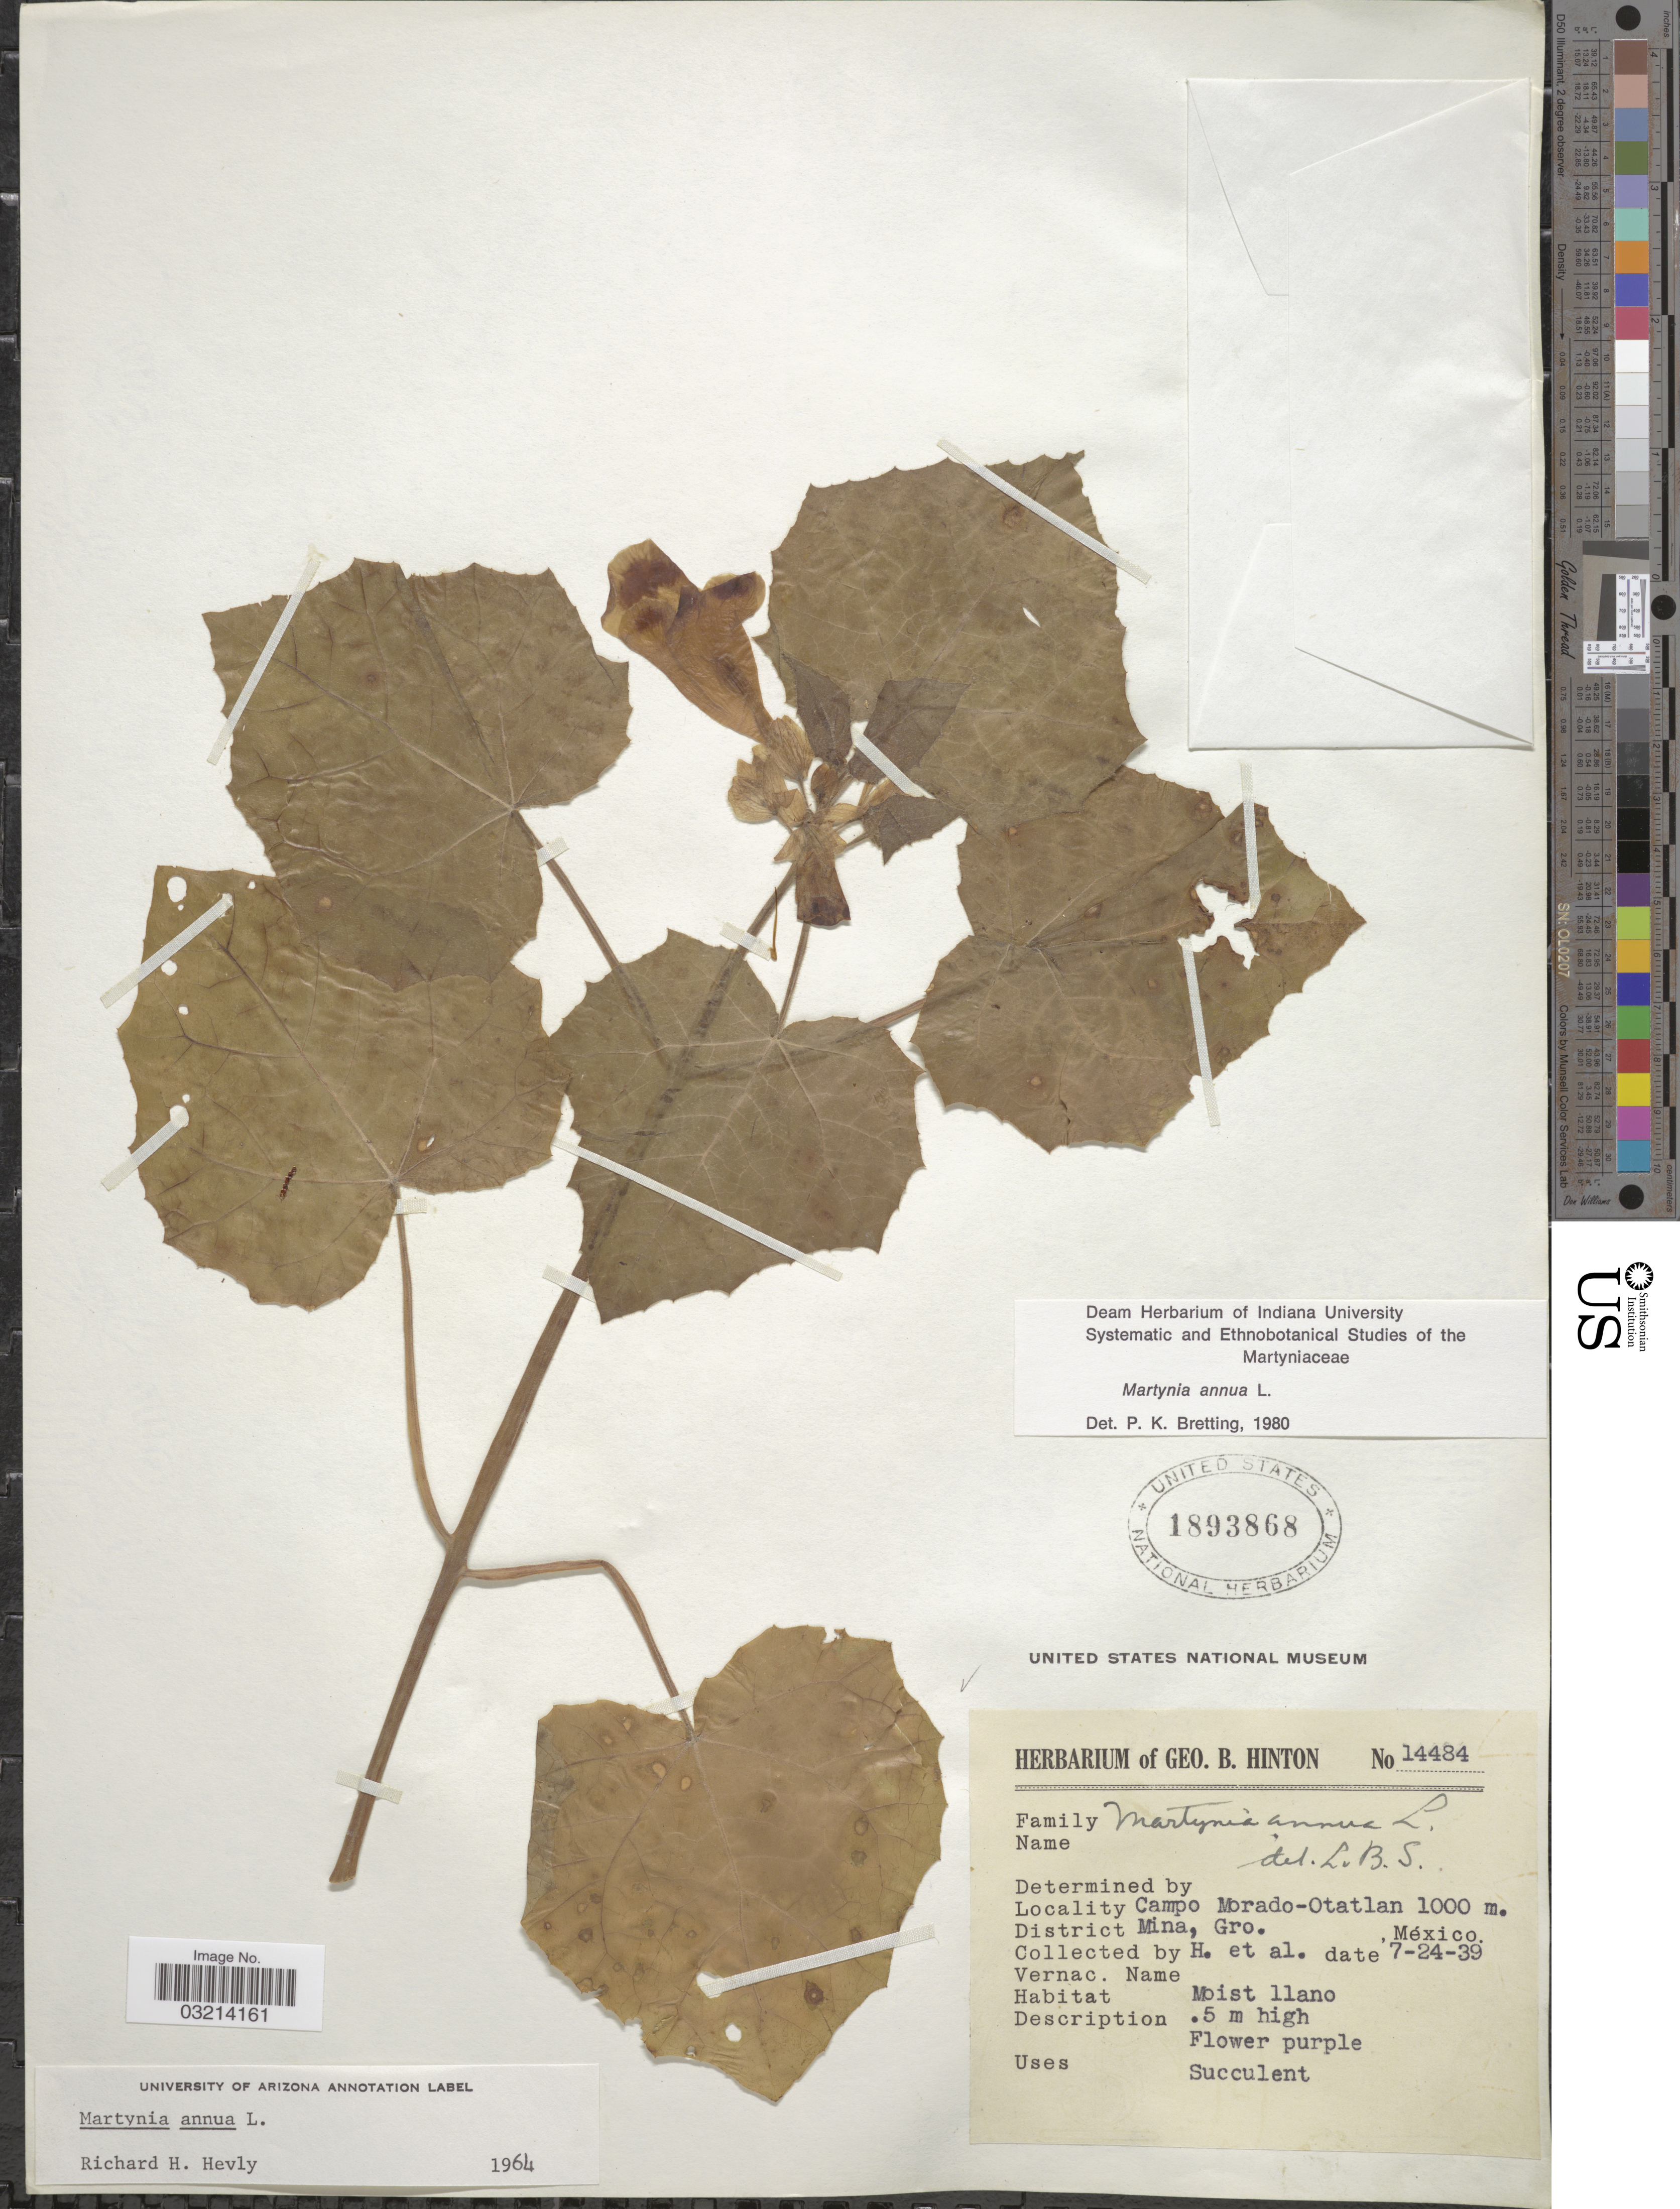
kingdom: Plantae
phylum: Tracheophyta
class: Magnoliopsida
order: Lamiales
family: Martyniaceae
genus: Martynia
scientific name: Martynia annua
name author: L.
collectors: G. B. Hinton & et al.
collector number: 14484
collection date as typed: Transcribed d/m/y: 24/7/39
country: Mexico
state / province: Guerrero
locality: Campo Morado-Otatlan. District Mina, Gro.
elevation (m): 1000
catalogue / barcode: US 1893868